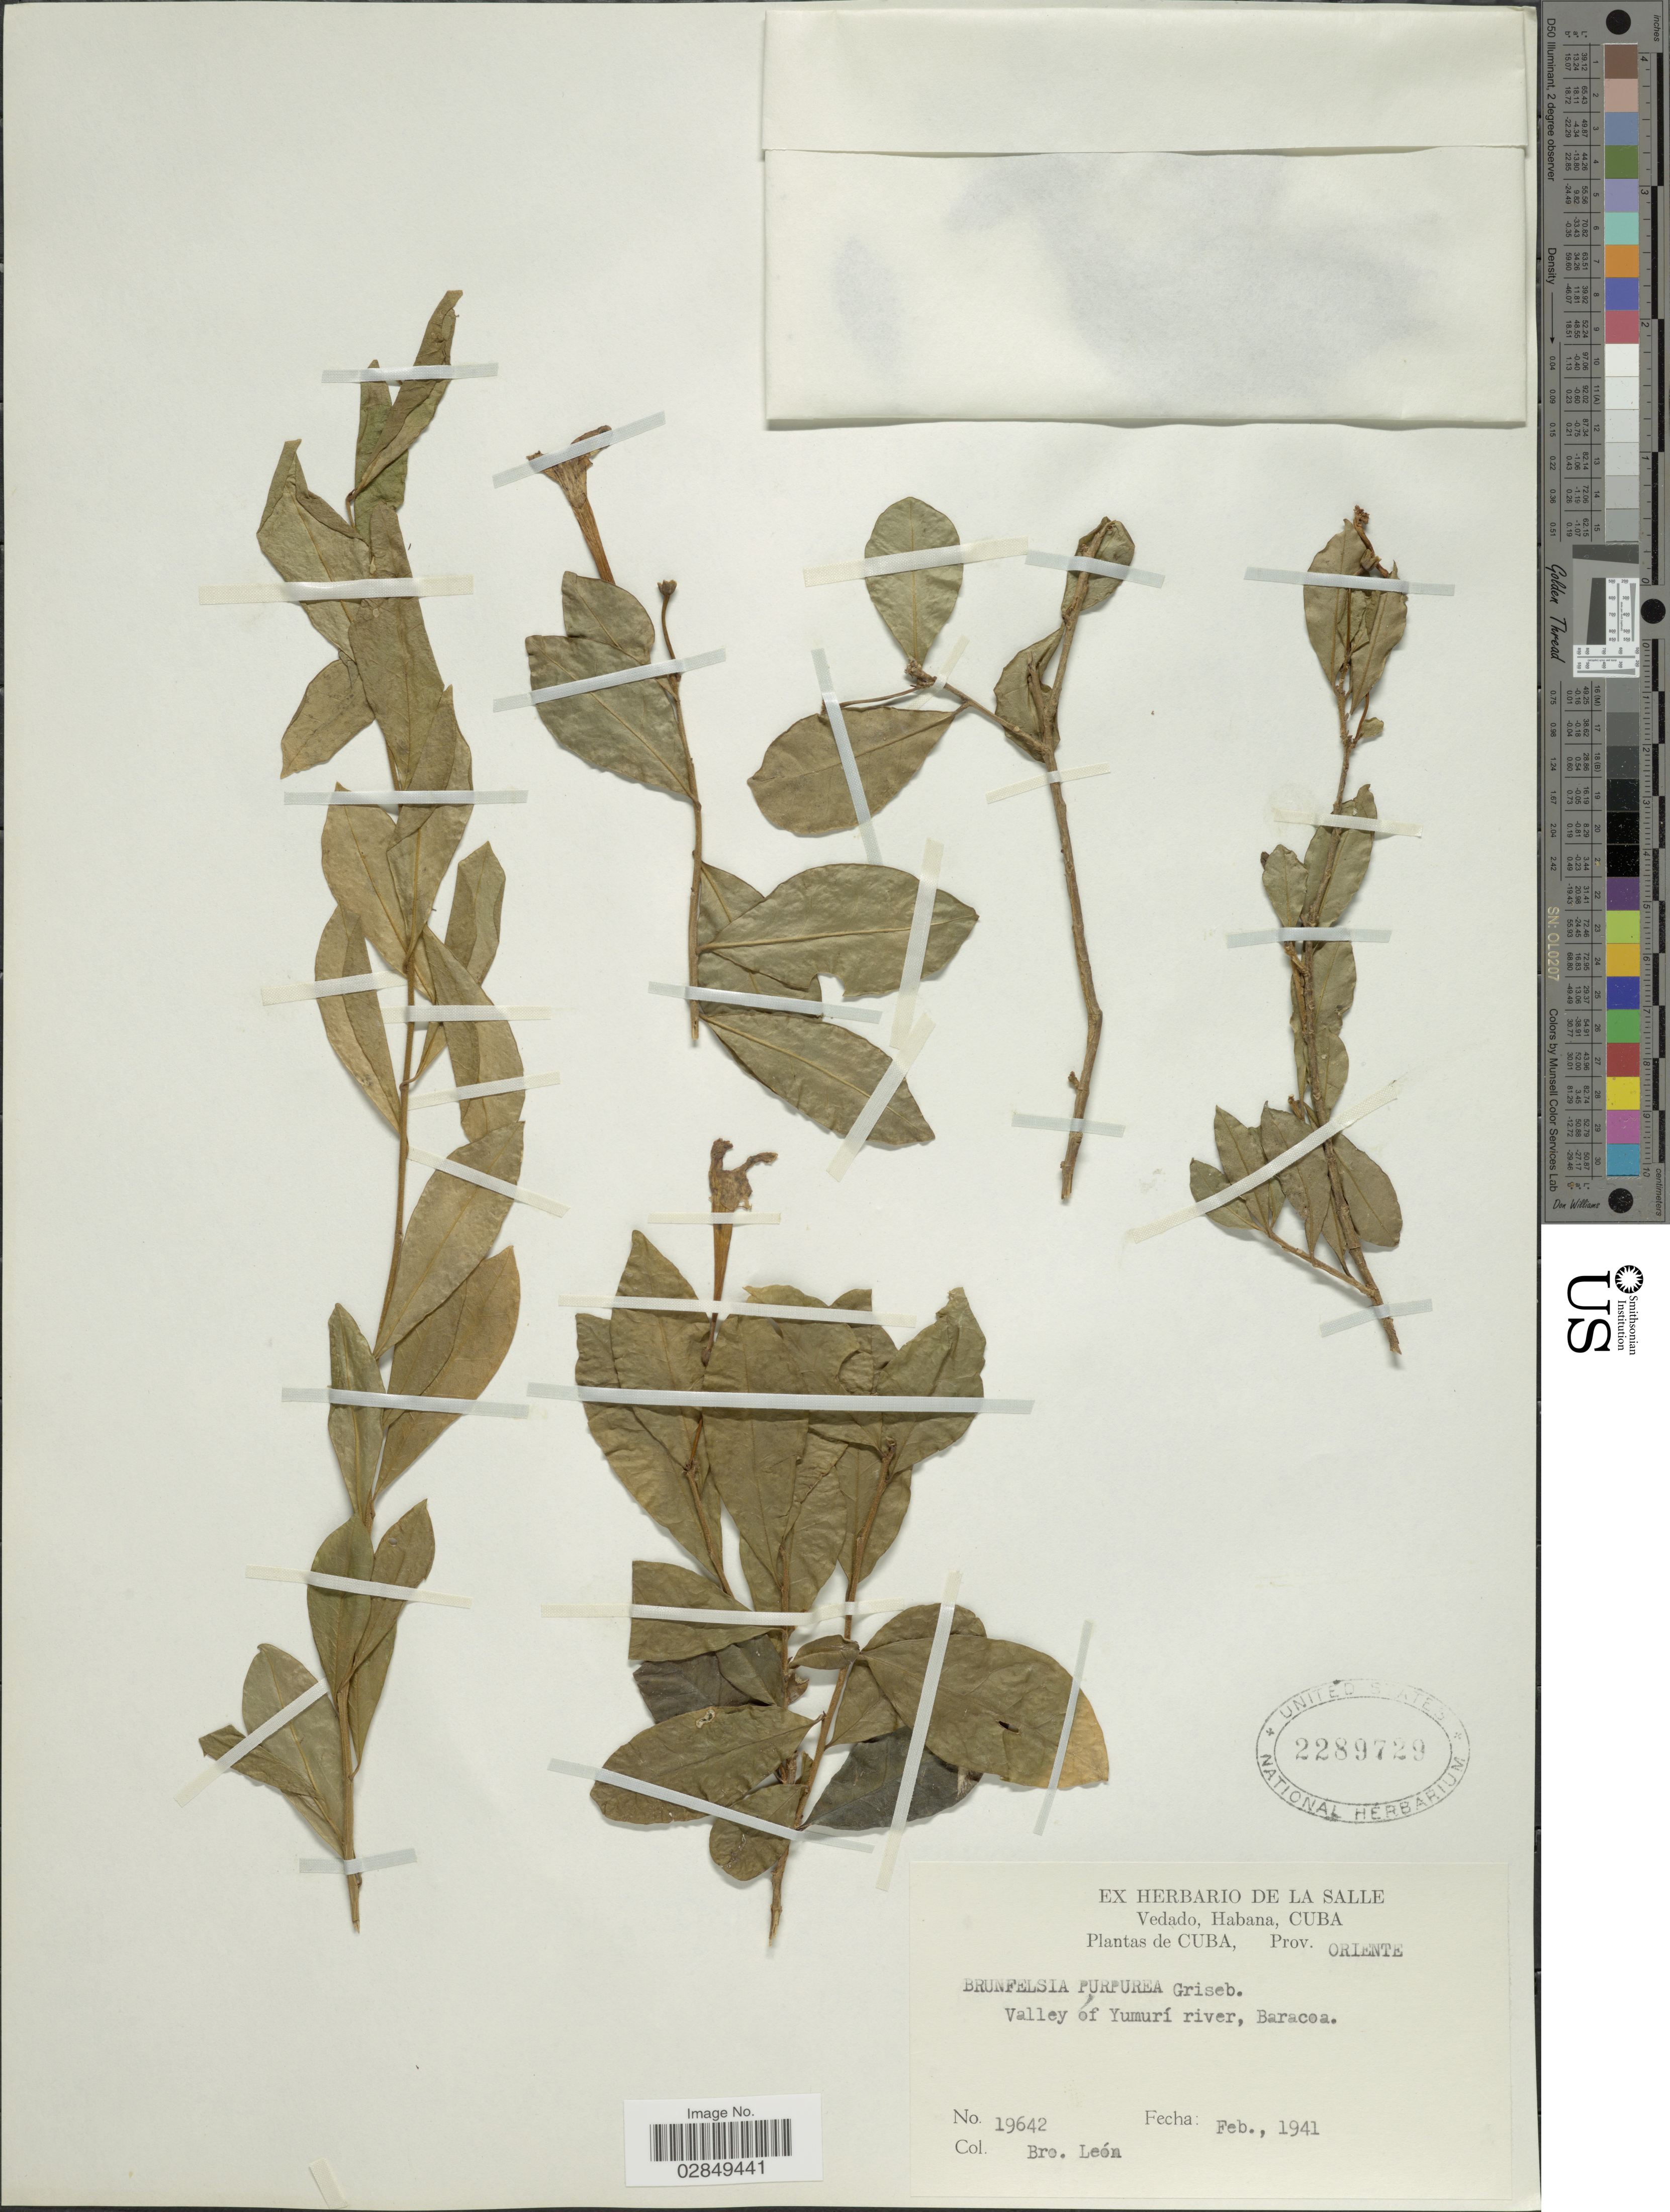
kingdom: Plantae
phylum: Tracheophyta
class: Magnoliopsida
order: Solanales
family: Solanaceae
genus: Brunfelsia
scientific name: Brunfelsia purpurea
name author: Griseb.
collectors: Bro. León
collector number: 19642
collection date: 1941-02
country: Cuba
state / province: Oriente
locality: Valley of Yumurí river, Baracoa.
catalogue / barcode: US 2289729